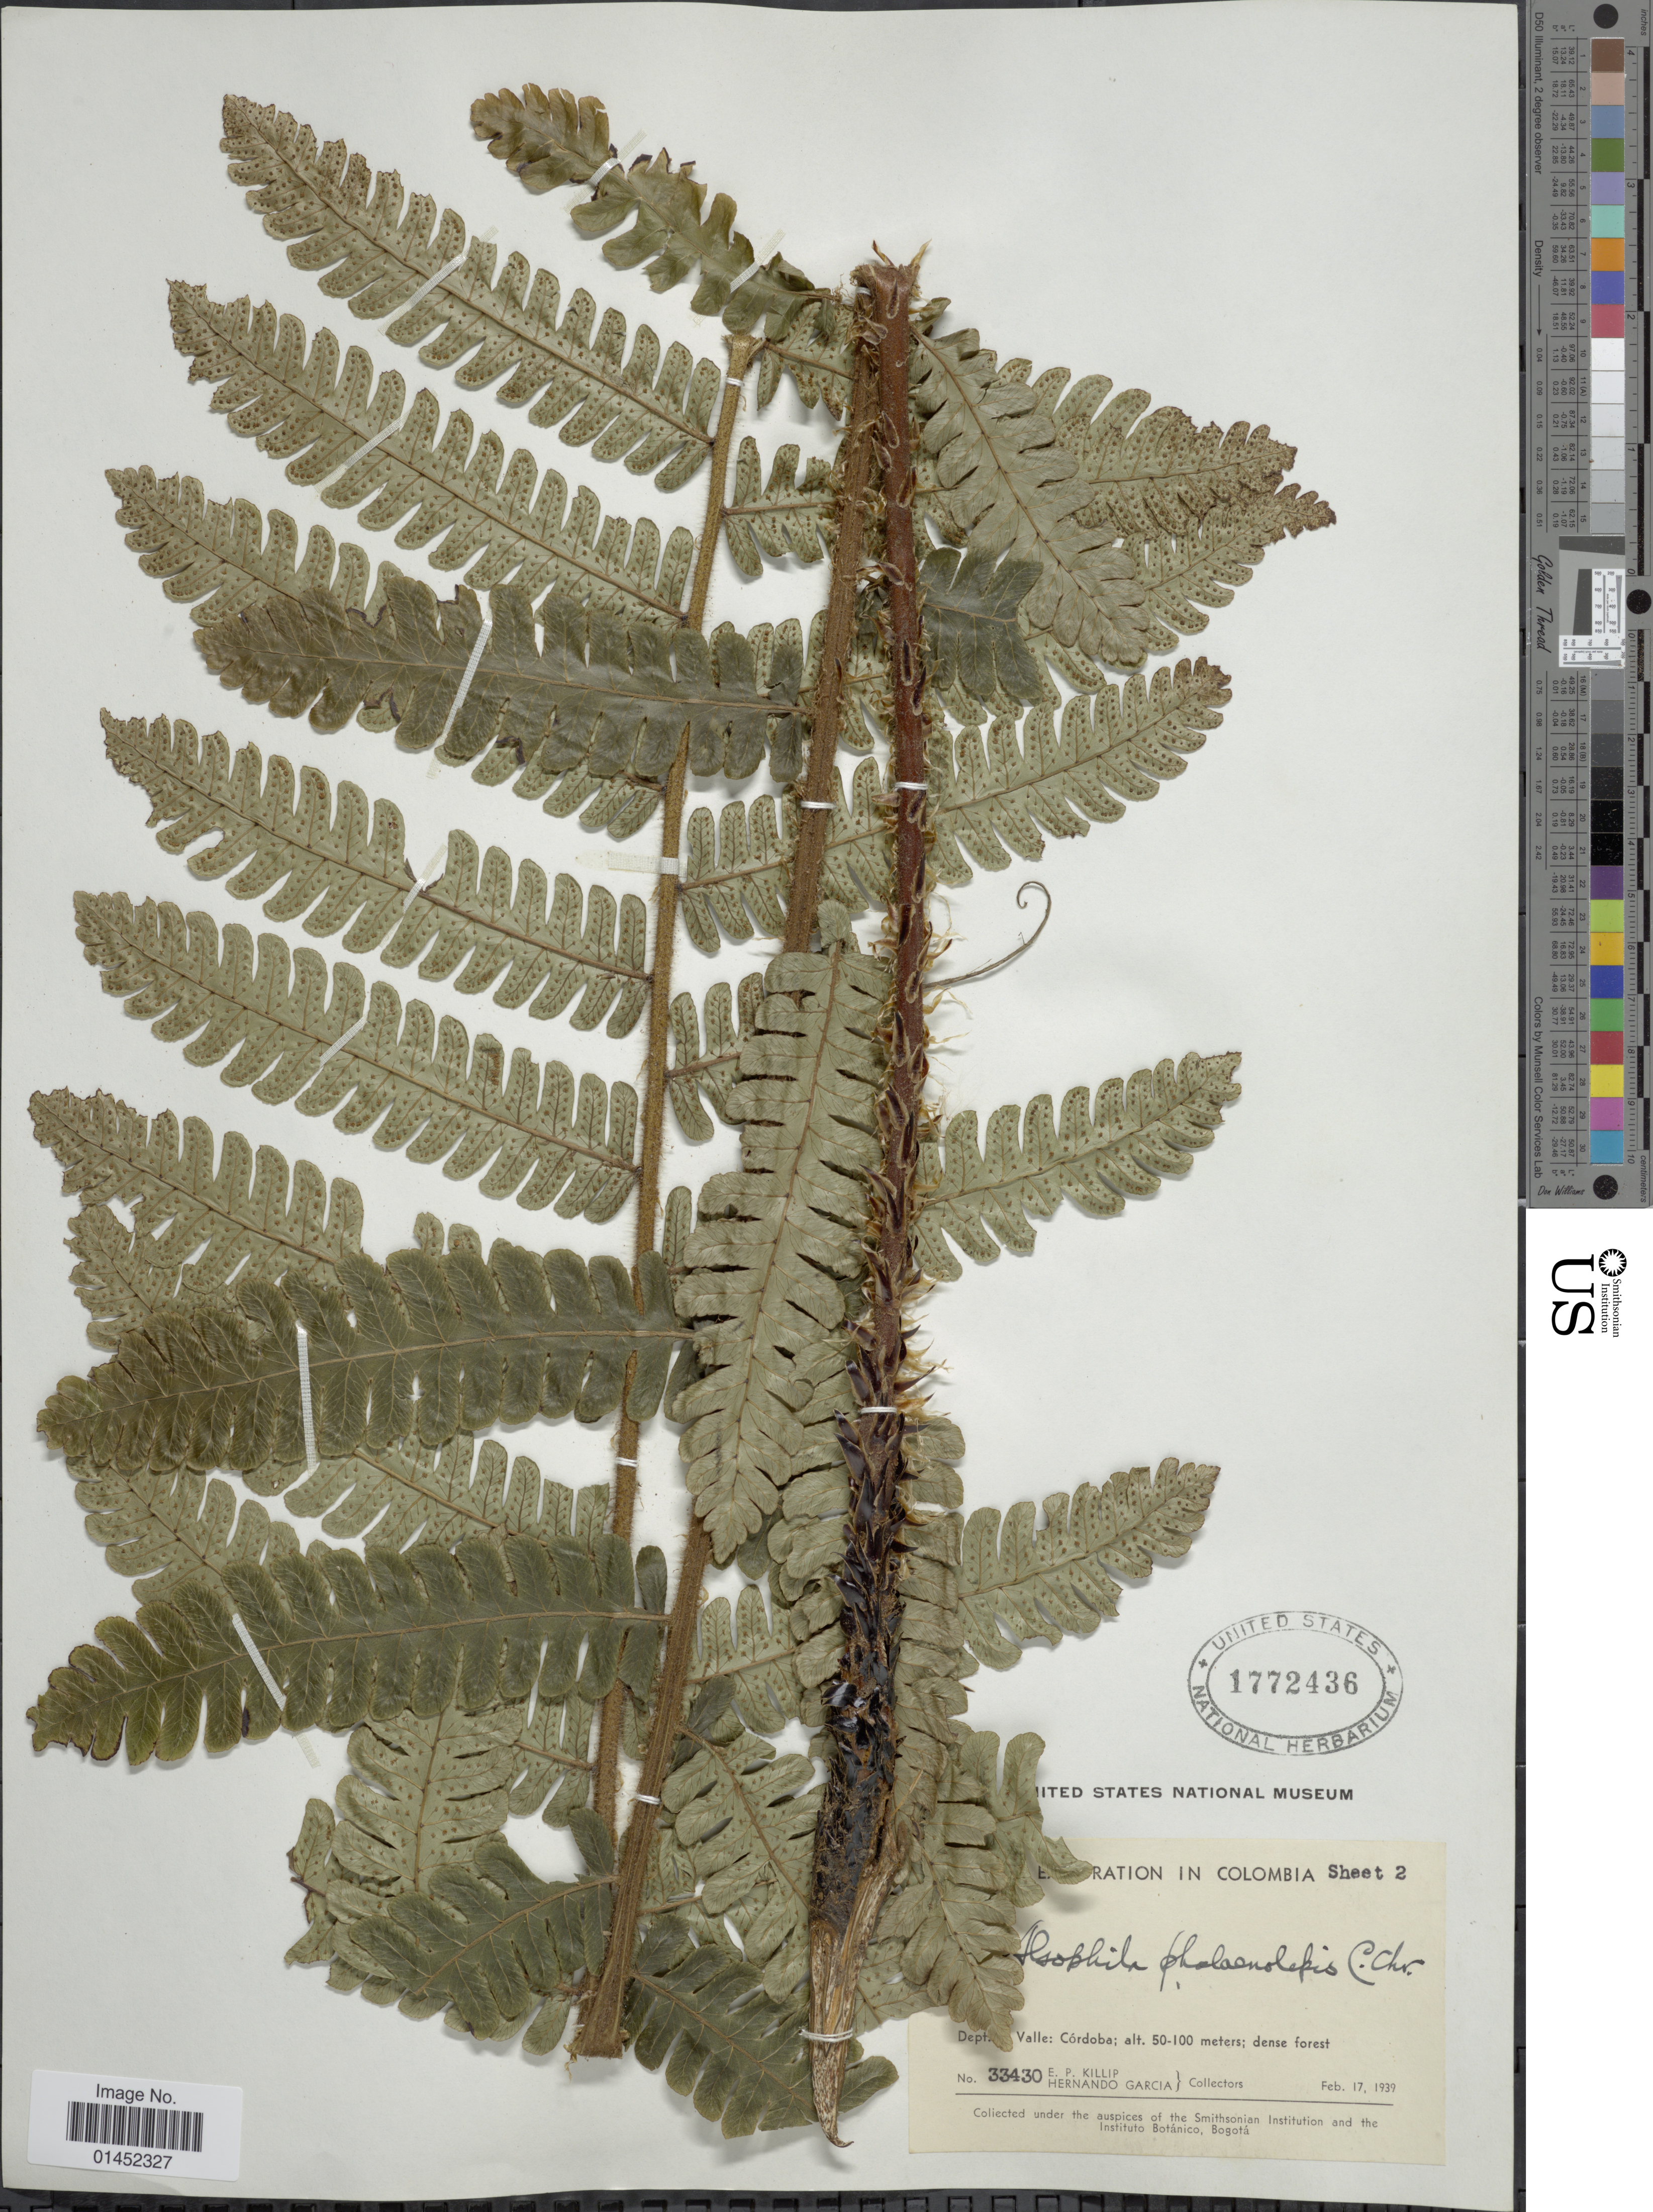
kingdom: Plantae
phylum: Tracheophyta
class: Polypodiopsida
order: Cyatheales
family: Cyatheaceae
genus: Cyathea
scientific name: Cyathea phalaenolepis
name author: (C. Chr.) Domin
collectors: E. P. Killip & H. Garcia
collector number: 33430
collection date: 1939-02-17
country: Colombia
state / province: Valle del Cauca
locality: Dept. El Valle: Cóordoba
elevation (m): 50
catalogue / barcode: US 1772436